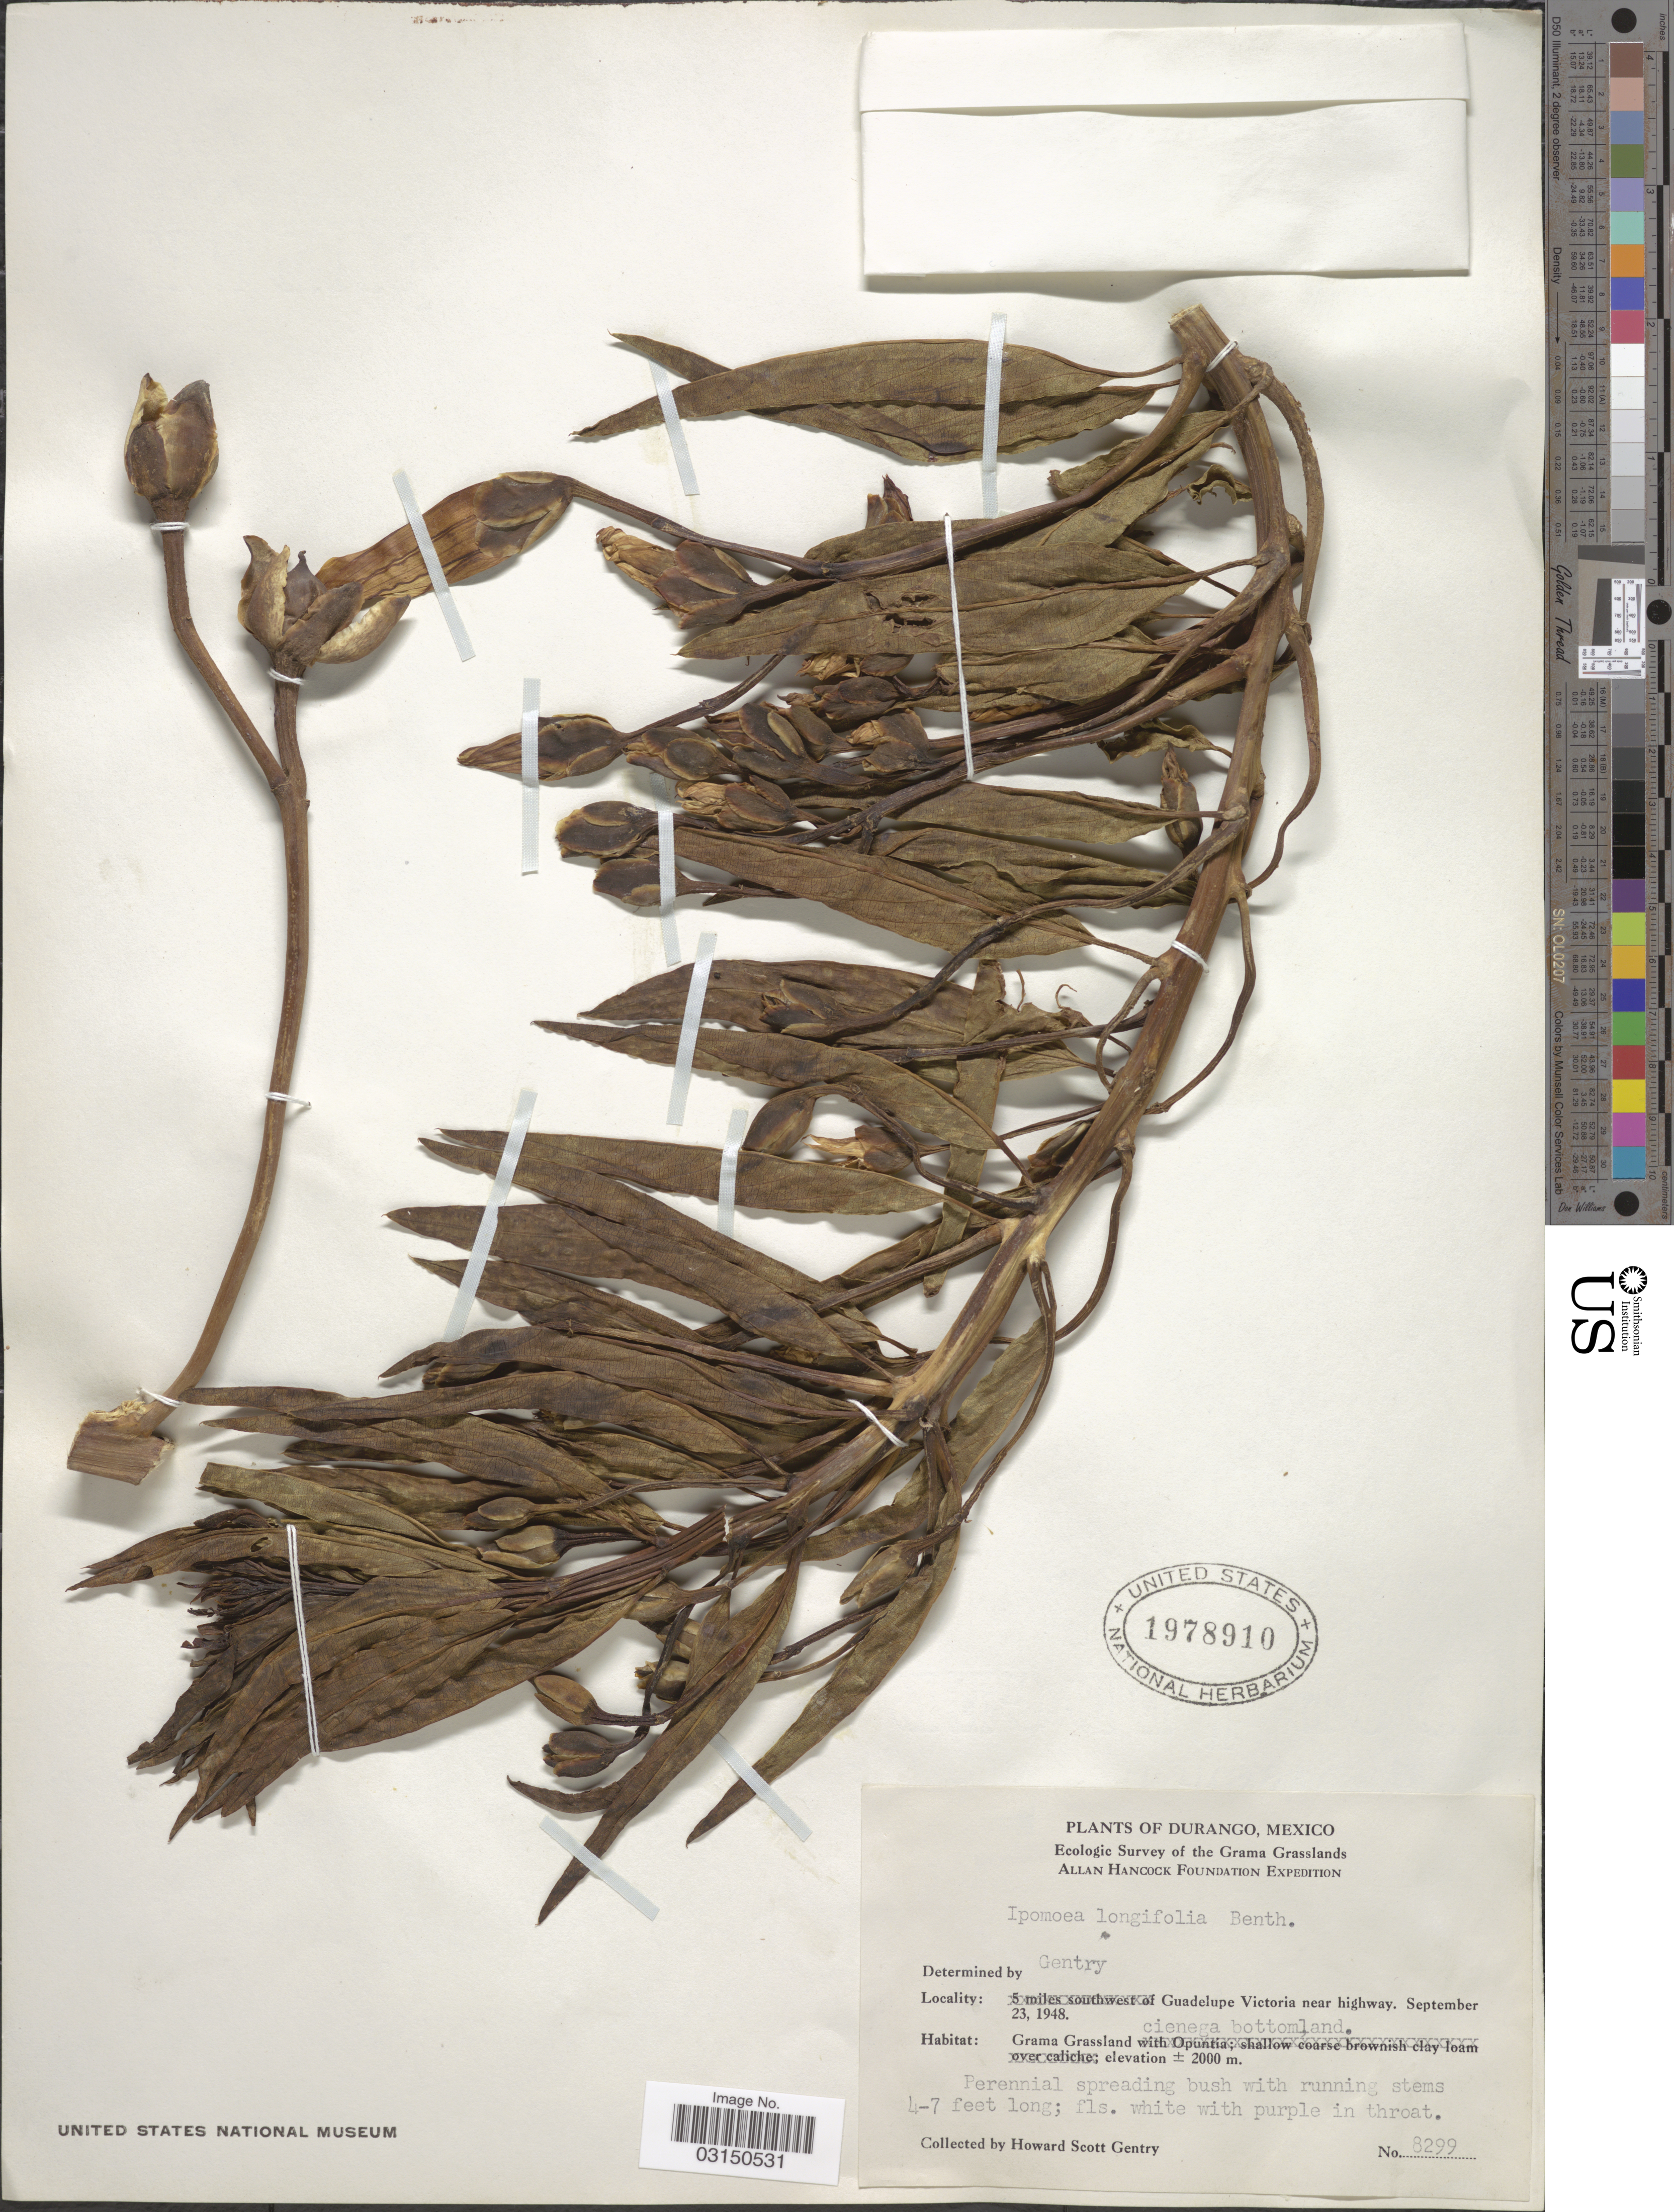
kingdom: Plantae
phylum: Tracheophyta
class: Magnoliopsida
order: Solanales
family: Convolvulaceae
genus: Ipomoea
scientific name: Ipomoea longifolia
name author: Benth.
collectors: H. S. Gentry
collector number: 8299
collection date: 1948-09-23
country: Mexico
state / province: Durango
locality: Grama Grasslands. Guadelupe Victoria near highway.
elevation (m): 2000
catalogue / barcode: US 1978910